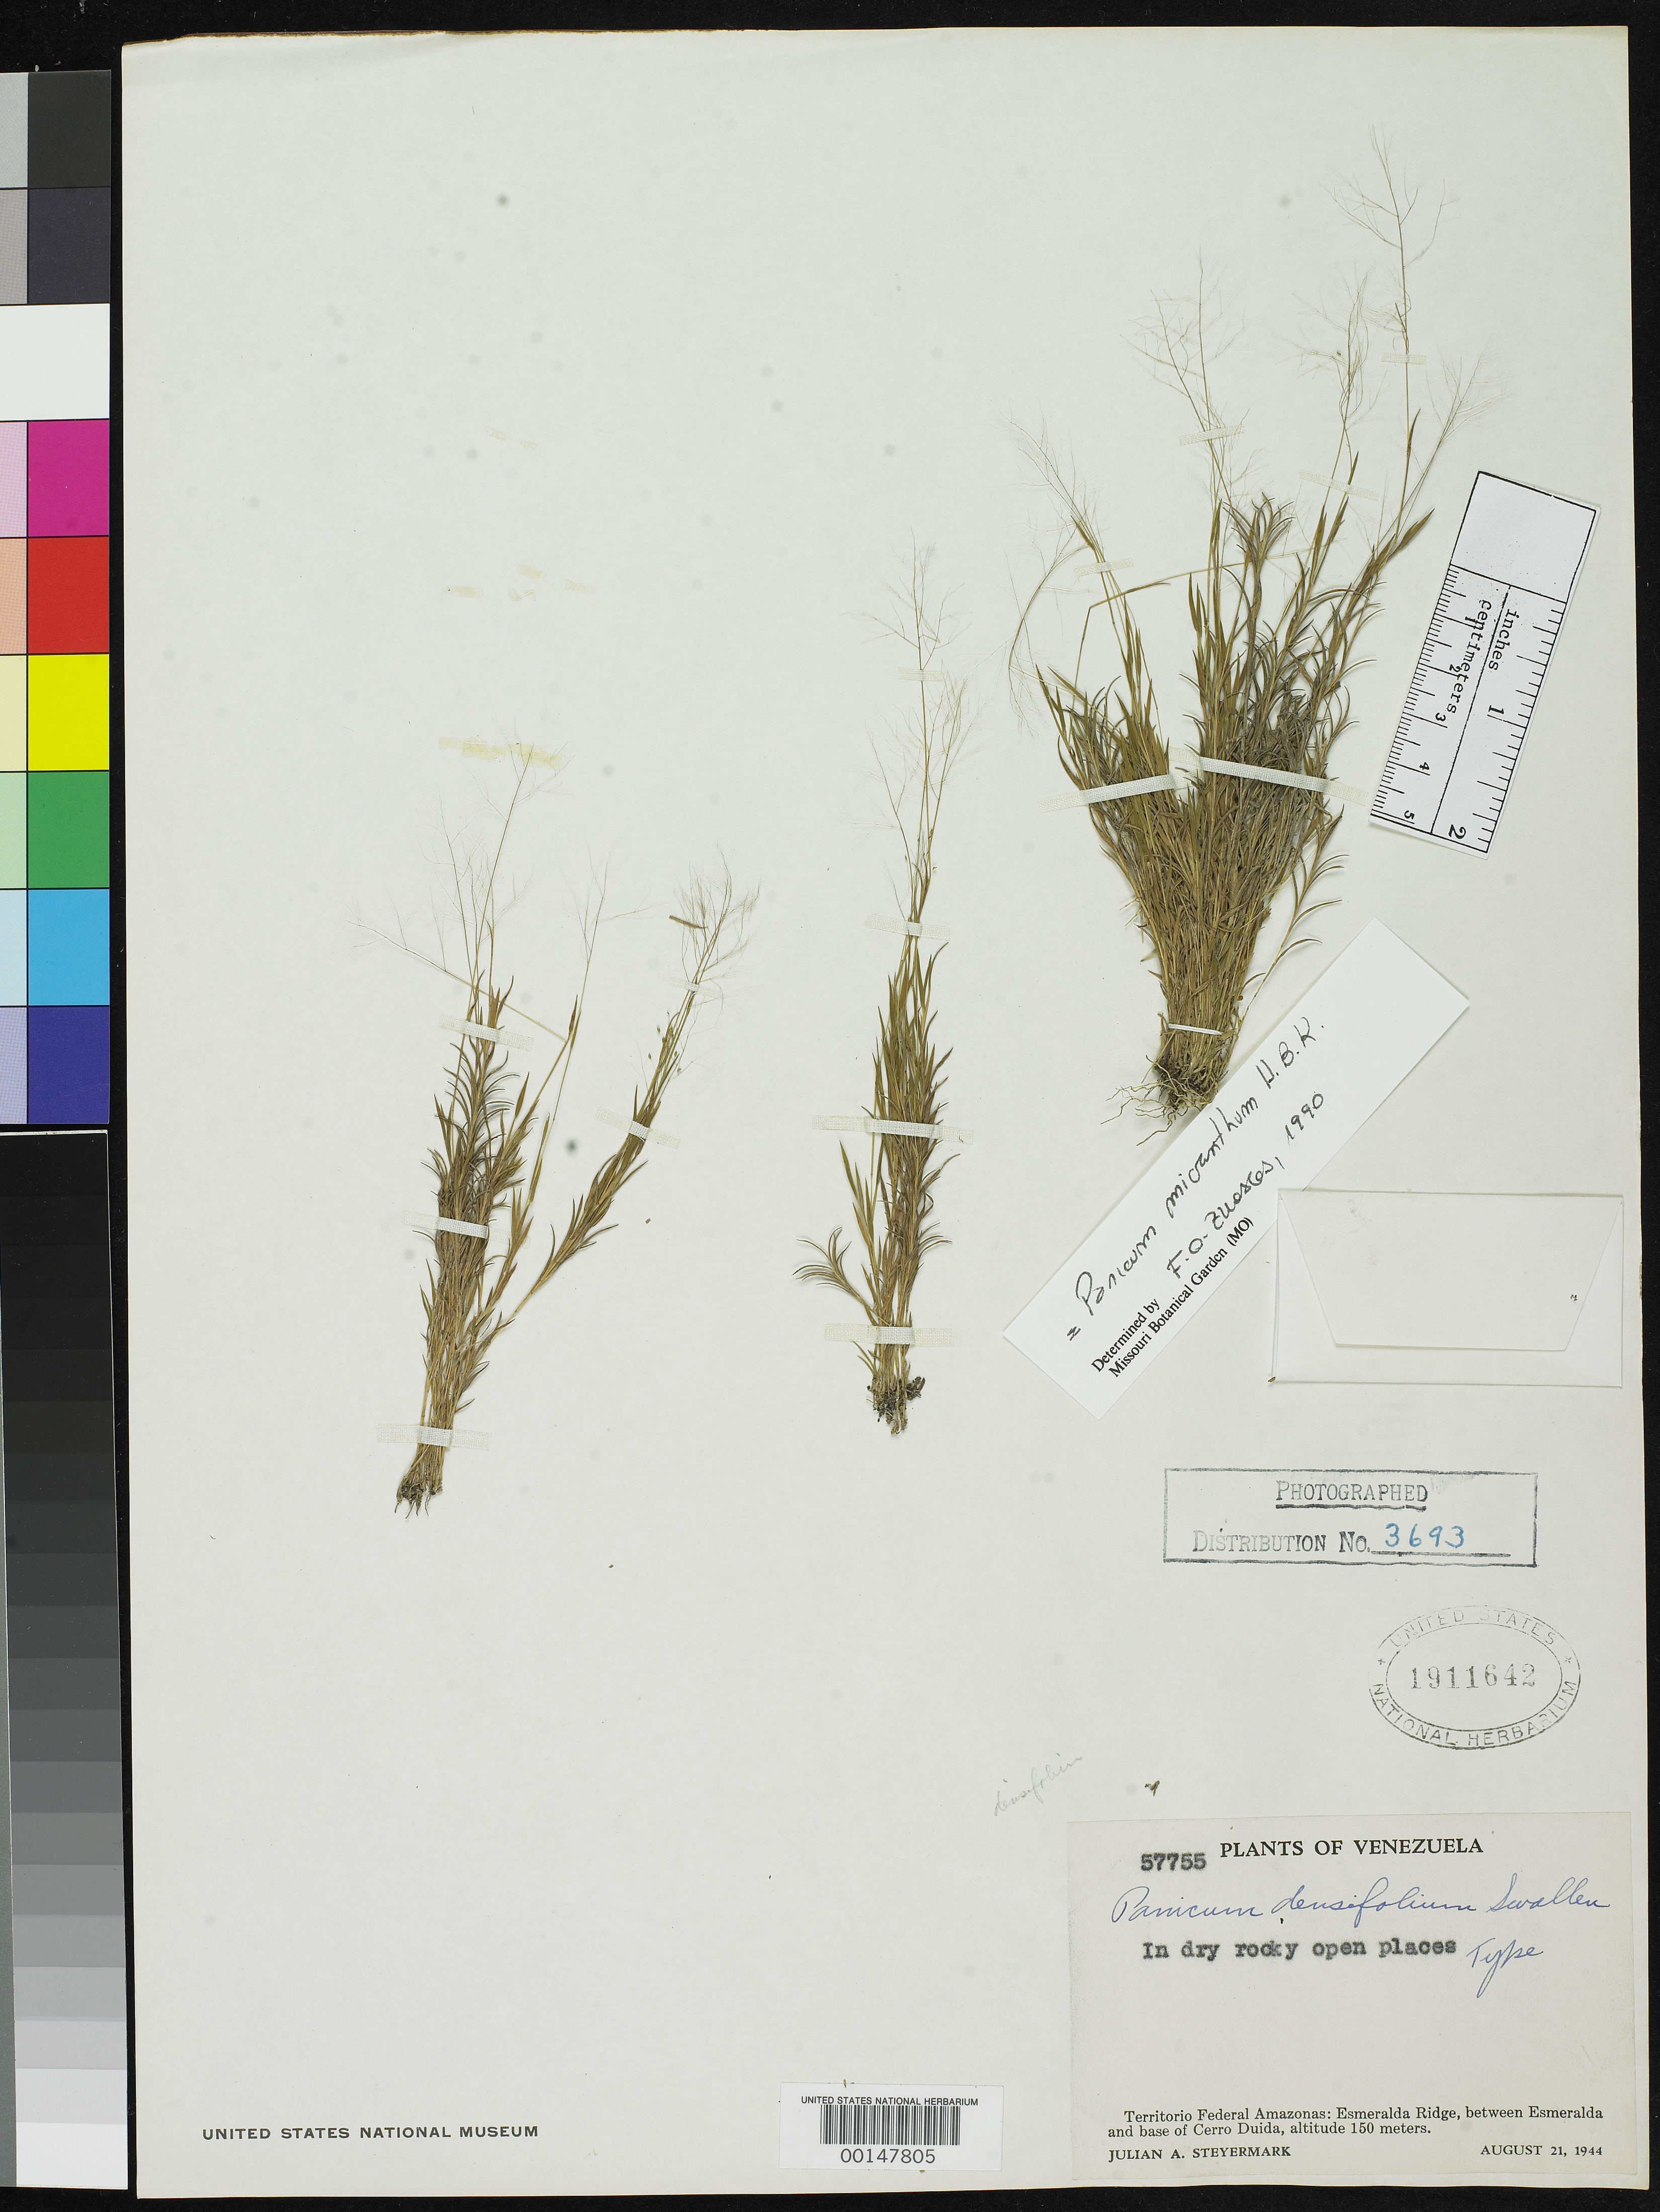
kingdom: Plantae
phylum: Tracheophyta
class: Liliopsida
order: Poales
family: Poaceae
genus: Panicum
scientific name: Panicum densifolium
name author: Swallen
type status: Holotype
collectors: J. Steyermark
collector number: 57755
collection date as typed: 21 Aug 1944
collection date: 1944-08-21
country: Venezuela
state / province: Amazonas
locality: Esmeralda Ridge between Esmeralda and Cerro Duida.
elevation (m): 150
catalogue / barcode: US 1911642